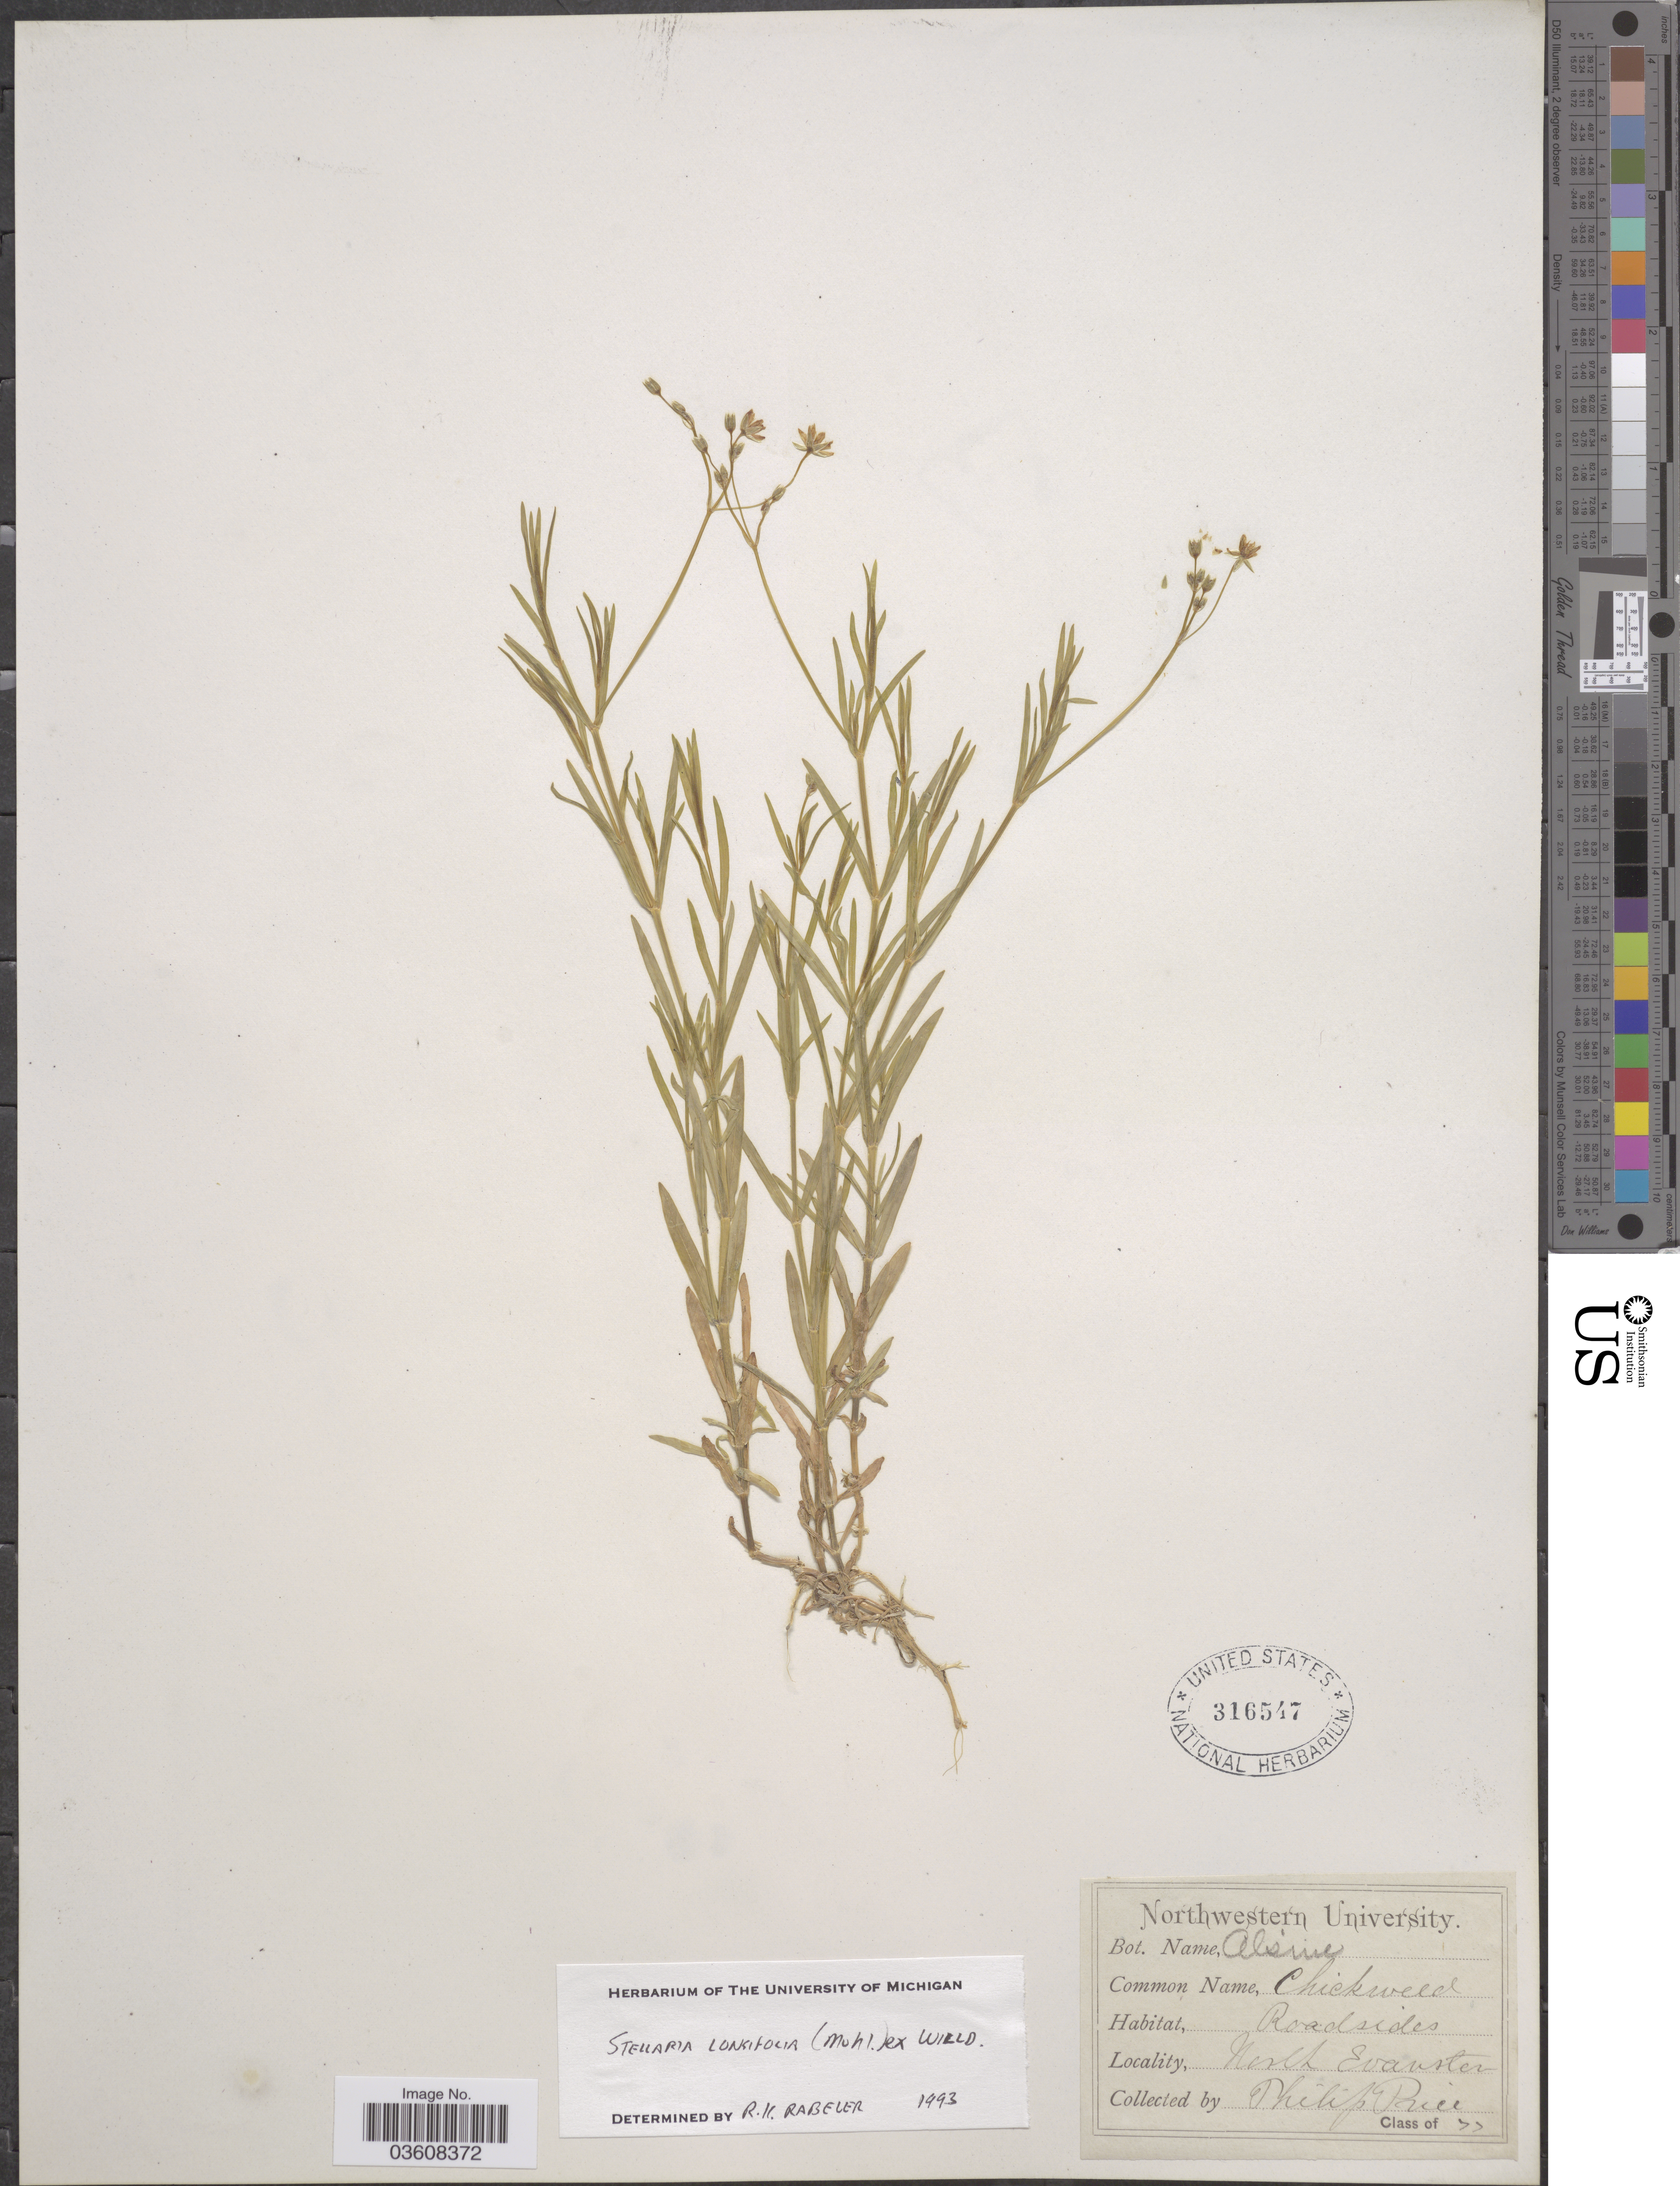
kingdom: Plantae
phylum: Tracheophyta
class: Magnoliopsida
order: Caryophyllales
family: Caryophyllaceae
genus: Stellaria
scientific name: Stellaria longifolia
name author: Muhl. ex Willd.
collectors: P. Price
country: United States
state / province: Illinois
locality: Roadsides. North Evanston.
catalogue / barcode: US 316547